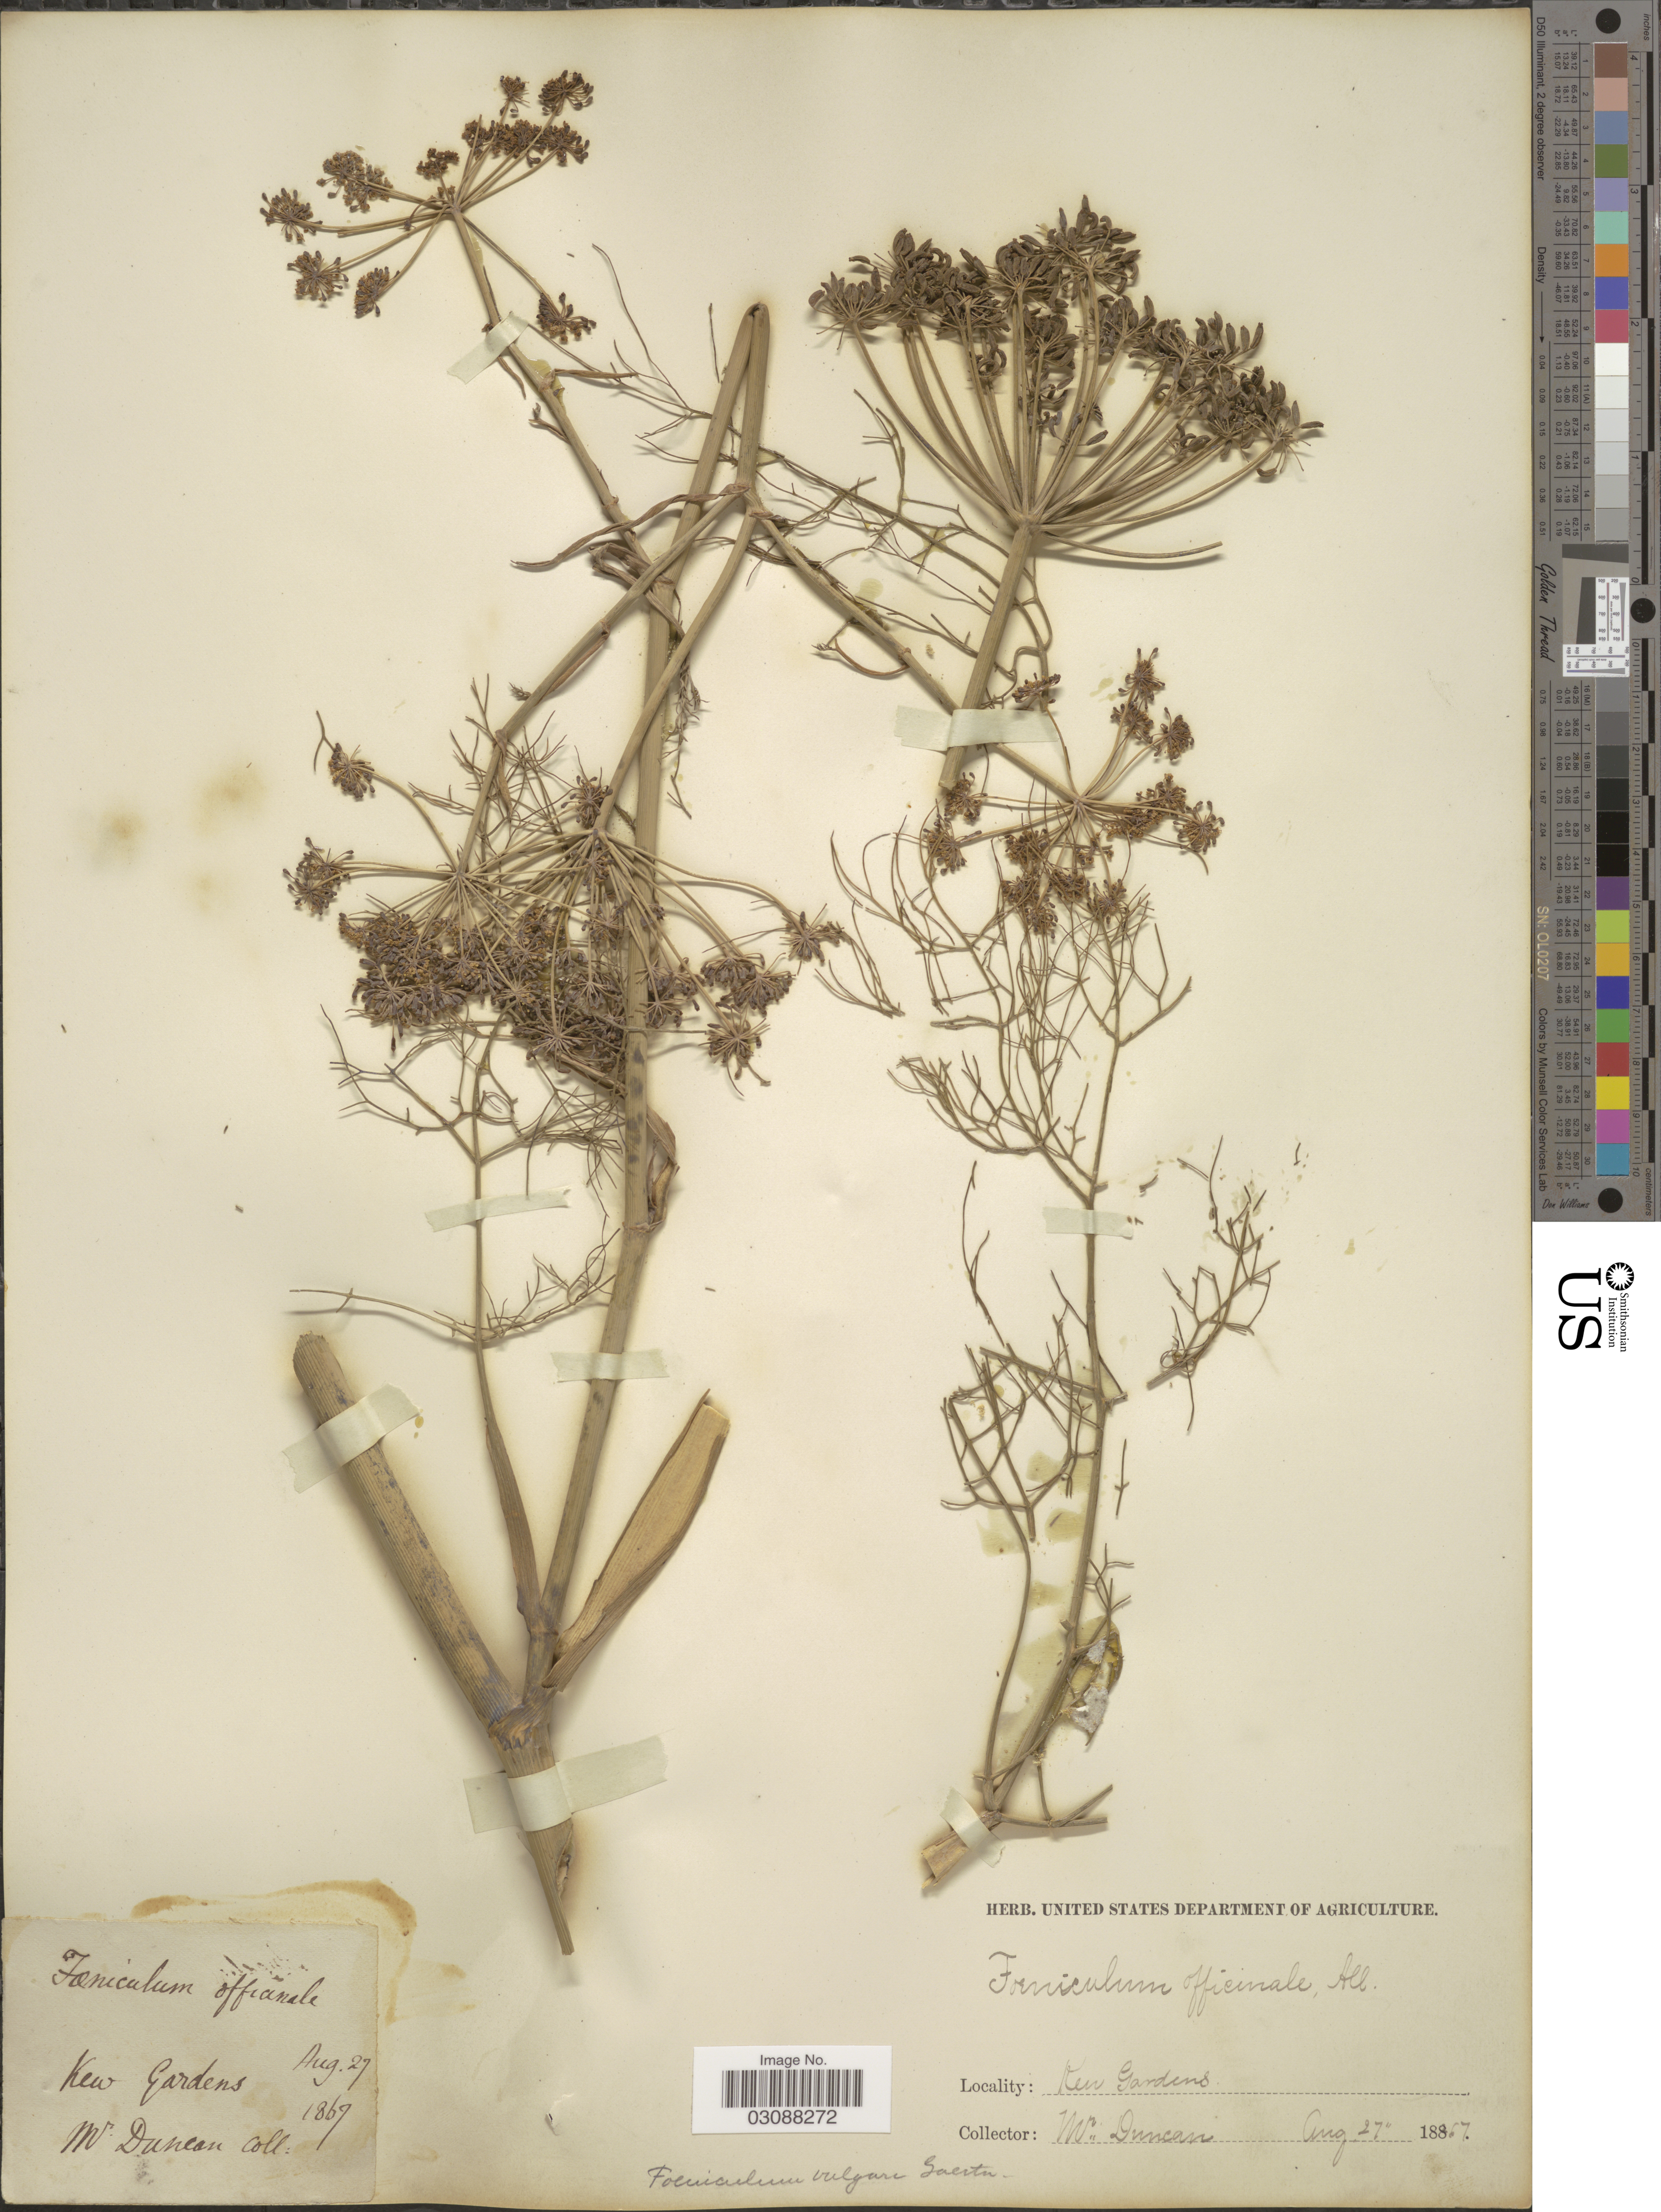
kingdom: Plantae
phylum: Tracheophyta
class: Magnoliopsida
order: Apiales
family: Apiaceae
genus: Foeniculum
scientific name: Foeniculum vulgare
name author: Mill.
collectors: Mr. Duncan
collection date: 1867-08-27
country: United Kingdom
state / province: England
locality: Kew Gardens.